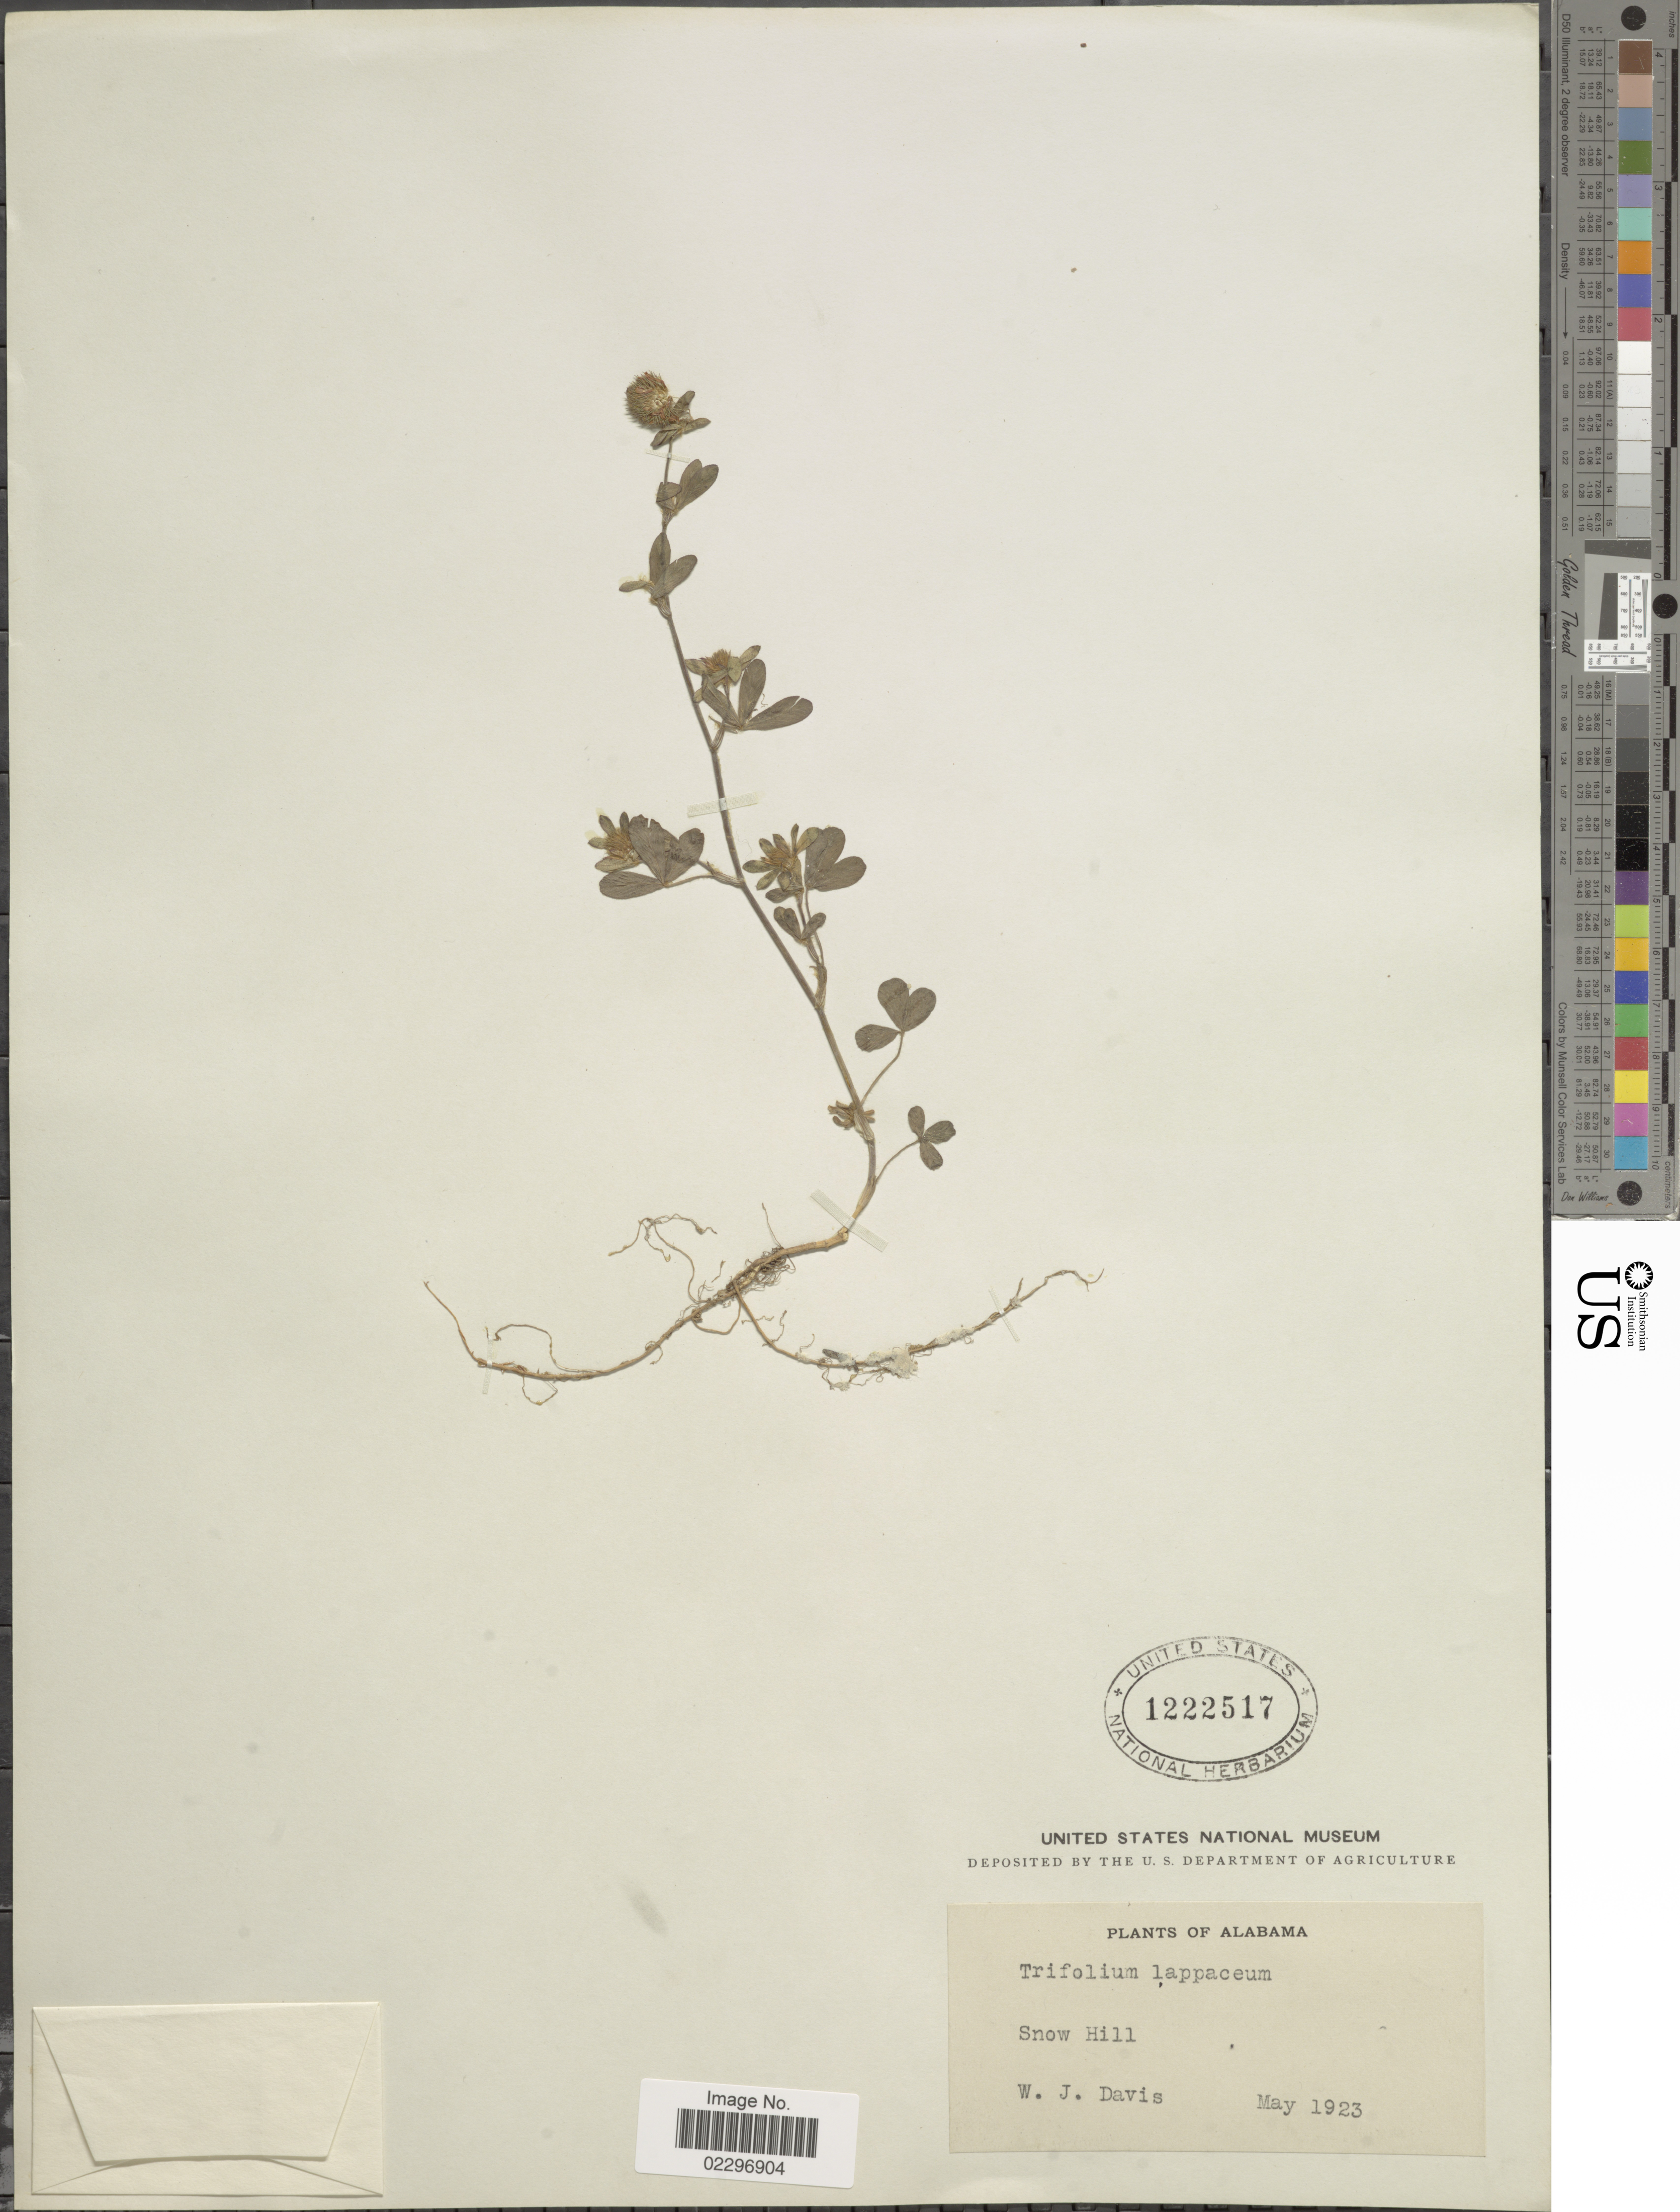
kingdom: Plantae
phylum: Tracheophyta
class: Magnoliopsida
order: Fabales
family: Fabaceae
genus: Trifolium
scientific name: Trifolium lappaceum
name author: L.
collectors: W. Davis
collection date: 1923-05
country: United States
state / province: Alabama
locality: Snow Hill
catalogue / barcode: US 1222517